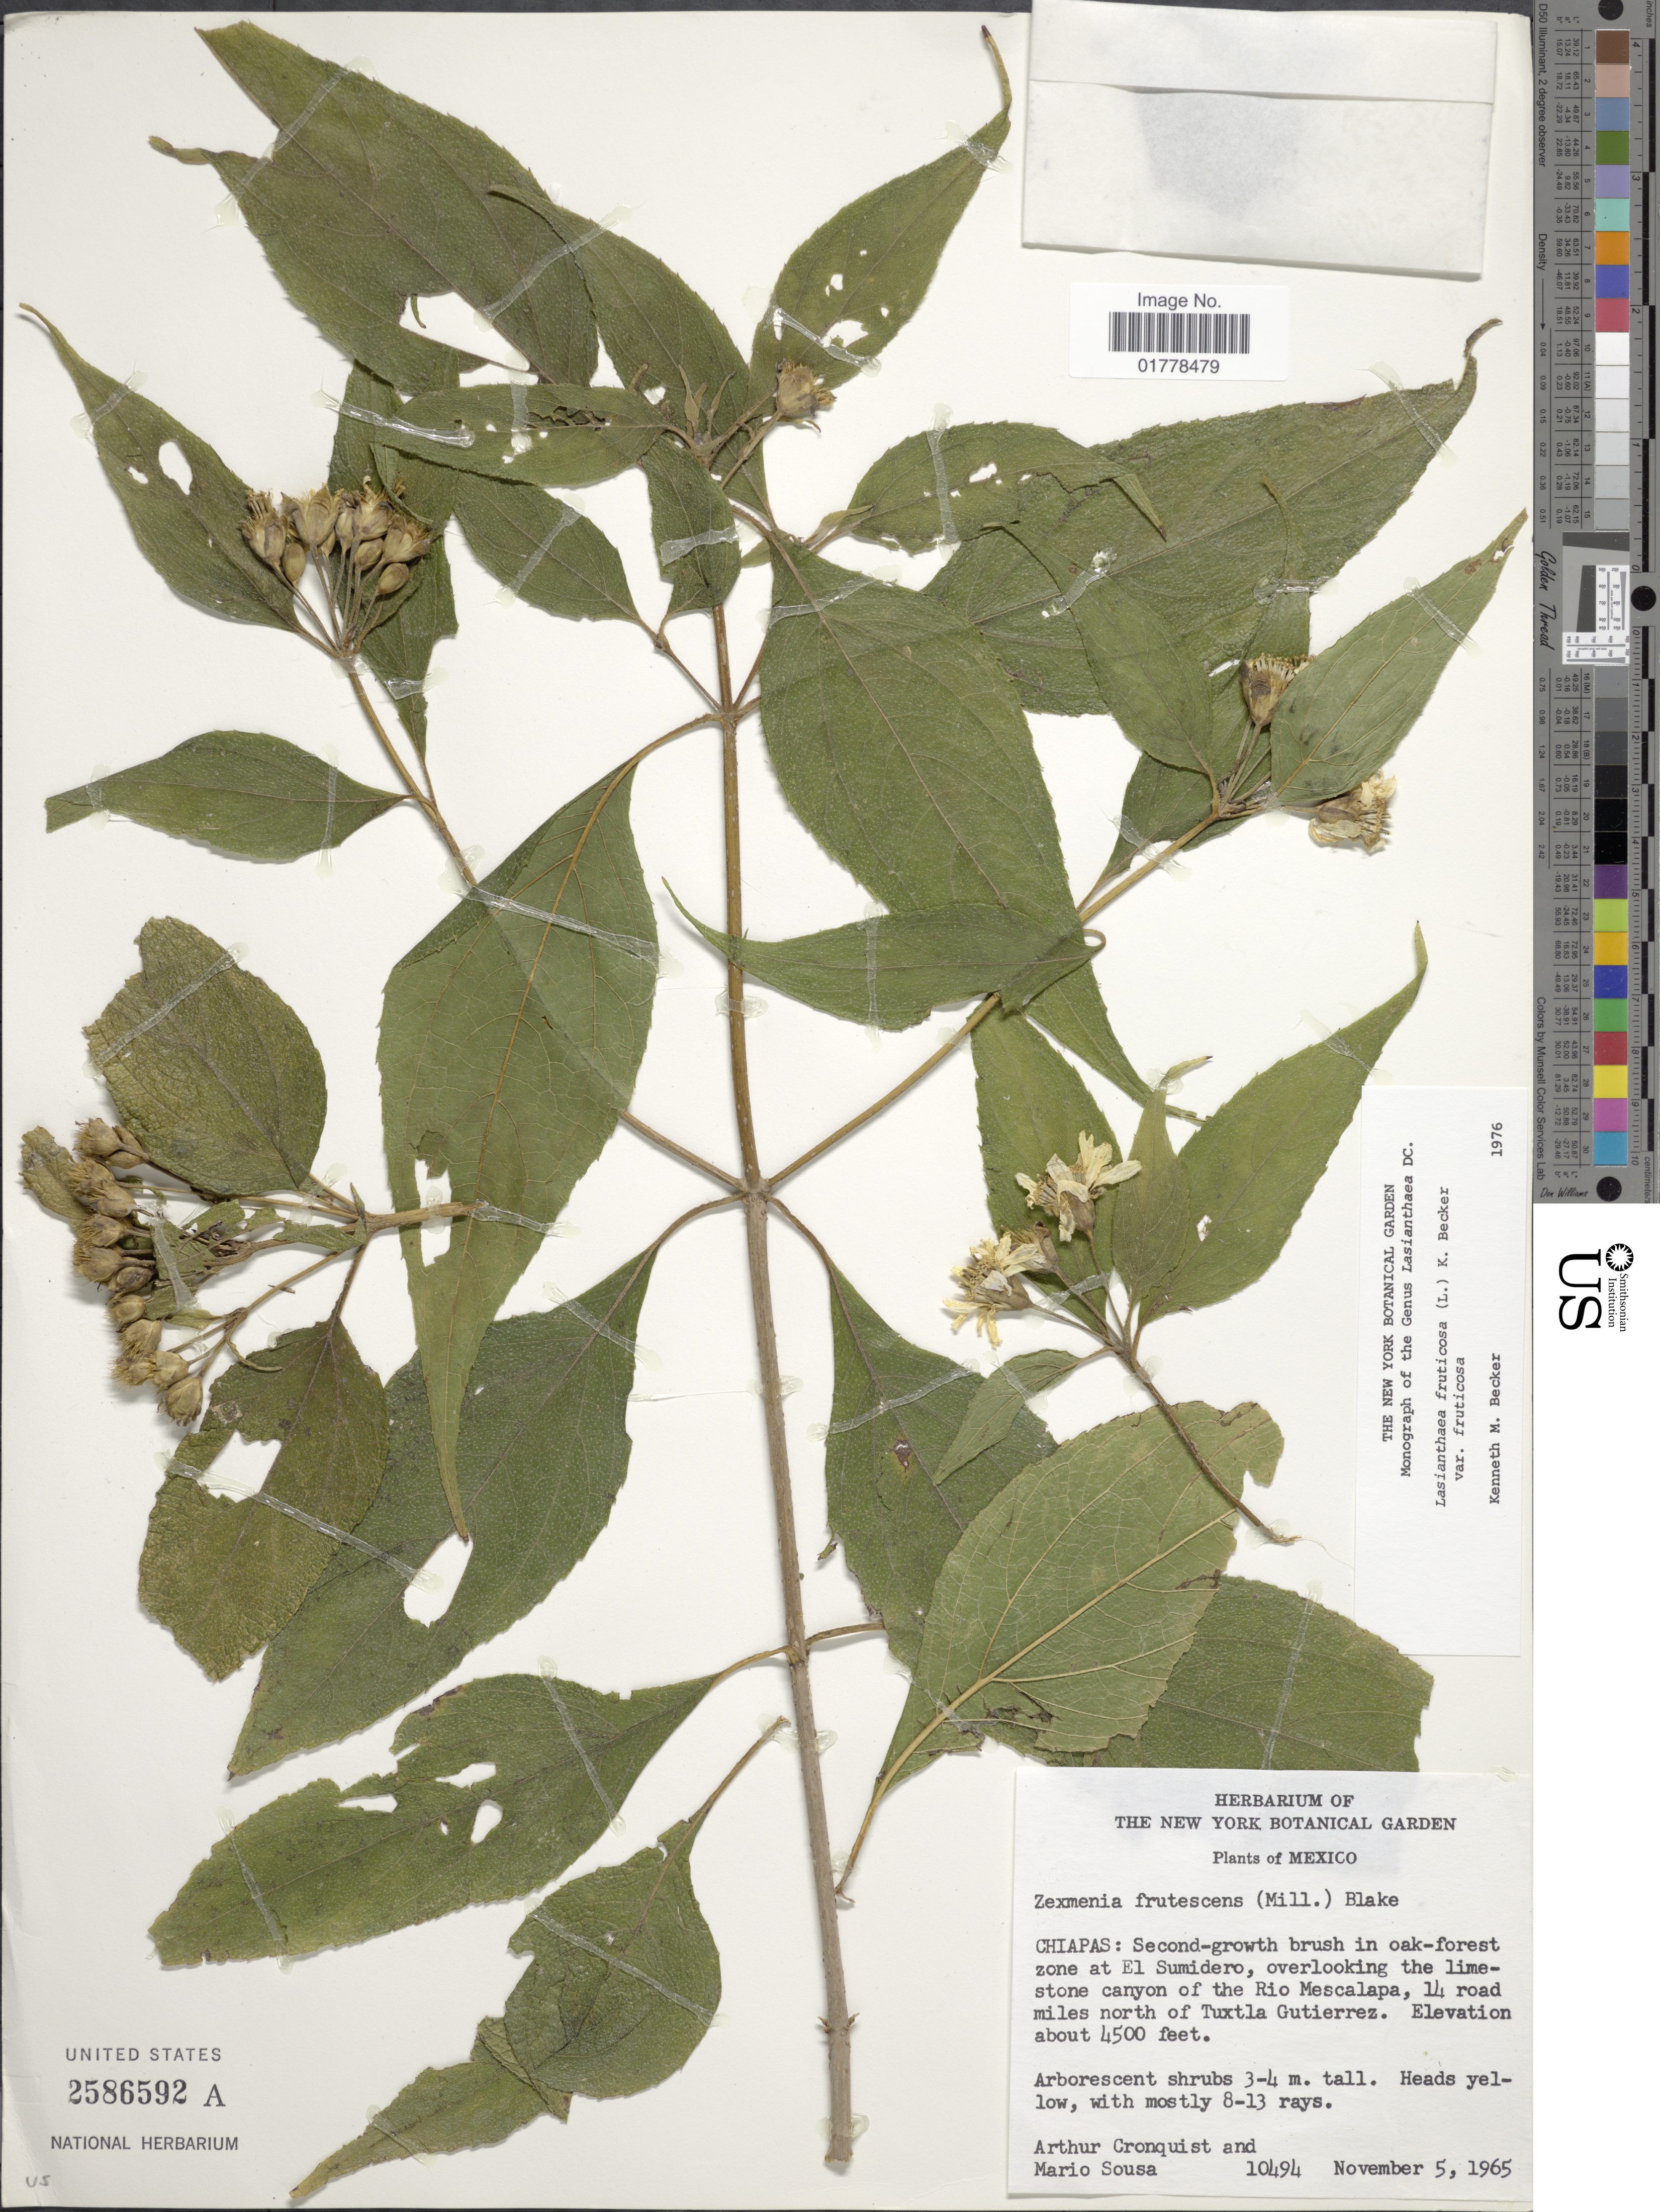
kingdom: Plantae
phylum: Tracheophyta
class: Magnoliopsida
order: Asterales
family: Asteraceae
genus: Lasianthaea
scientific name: Lasianthaea fruticosa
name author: (L.) K.M. Becker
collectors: A. J. Cronquist & M. Sousa S.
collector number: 10494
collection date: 1965-11-05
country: Mexico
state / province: Chiapas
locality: Chiapas: Second-growth brush in oak-forest zone at El Sumidero, overlooking the limestone canyon of the Rio Mescalapa, 14 road miles north of Tuxtla Gutierrez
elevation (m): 1372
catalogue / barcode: US 2586592A